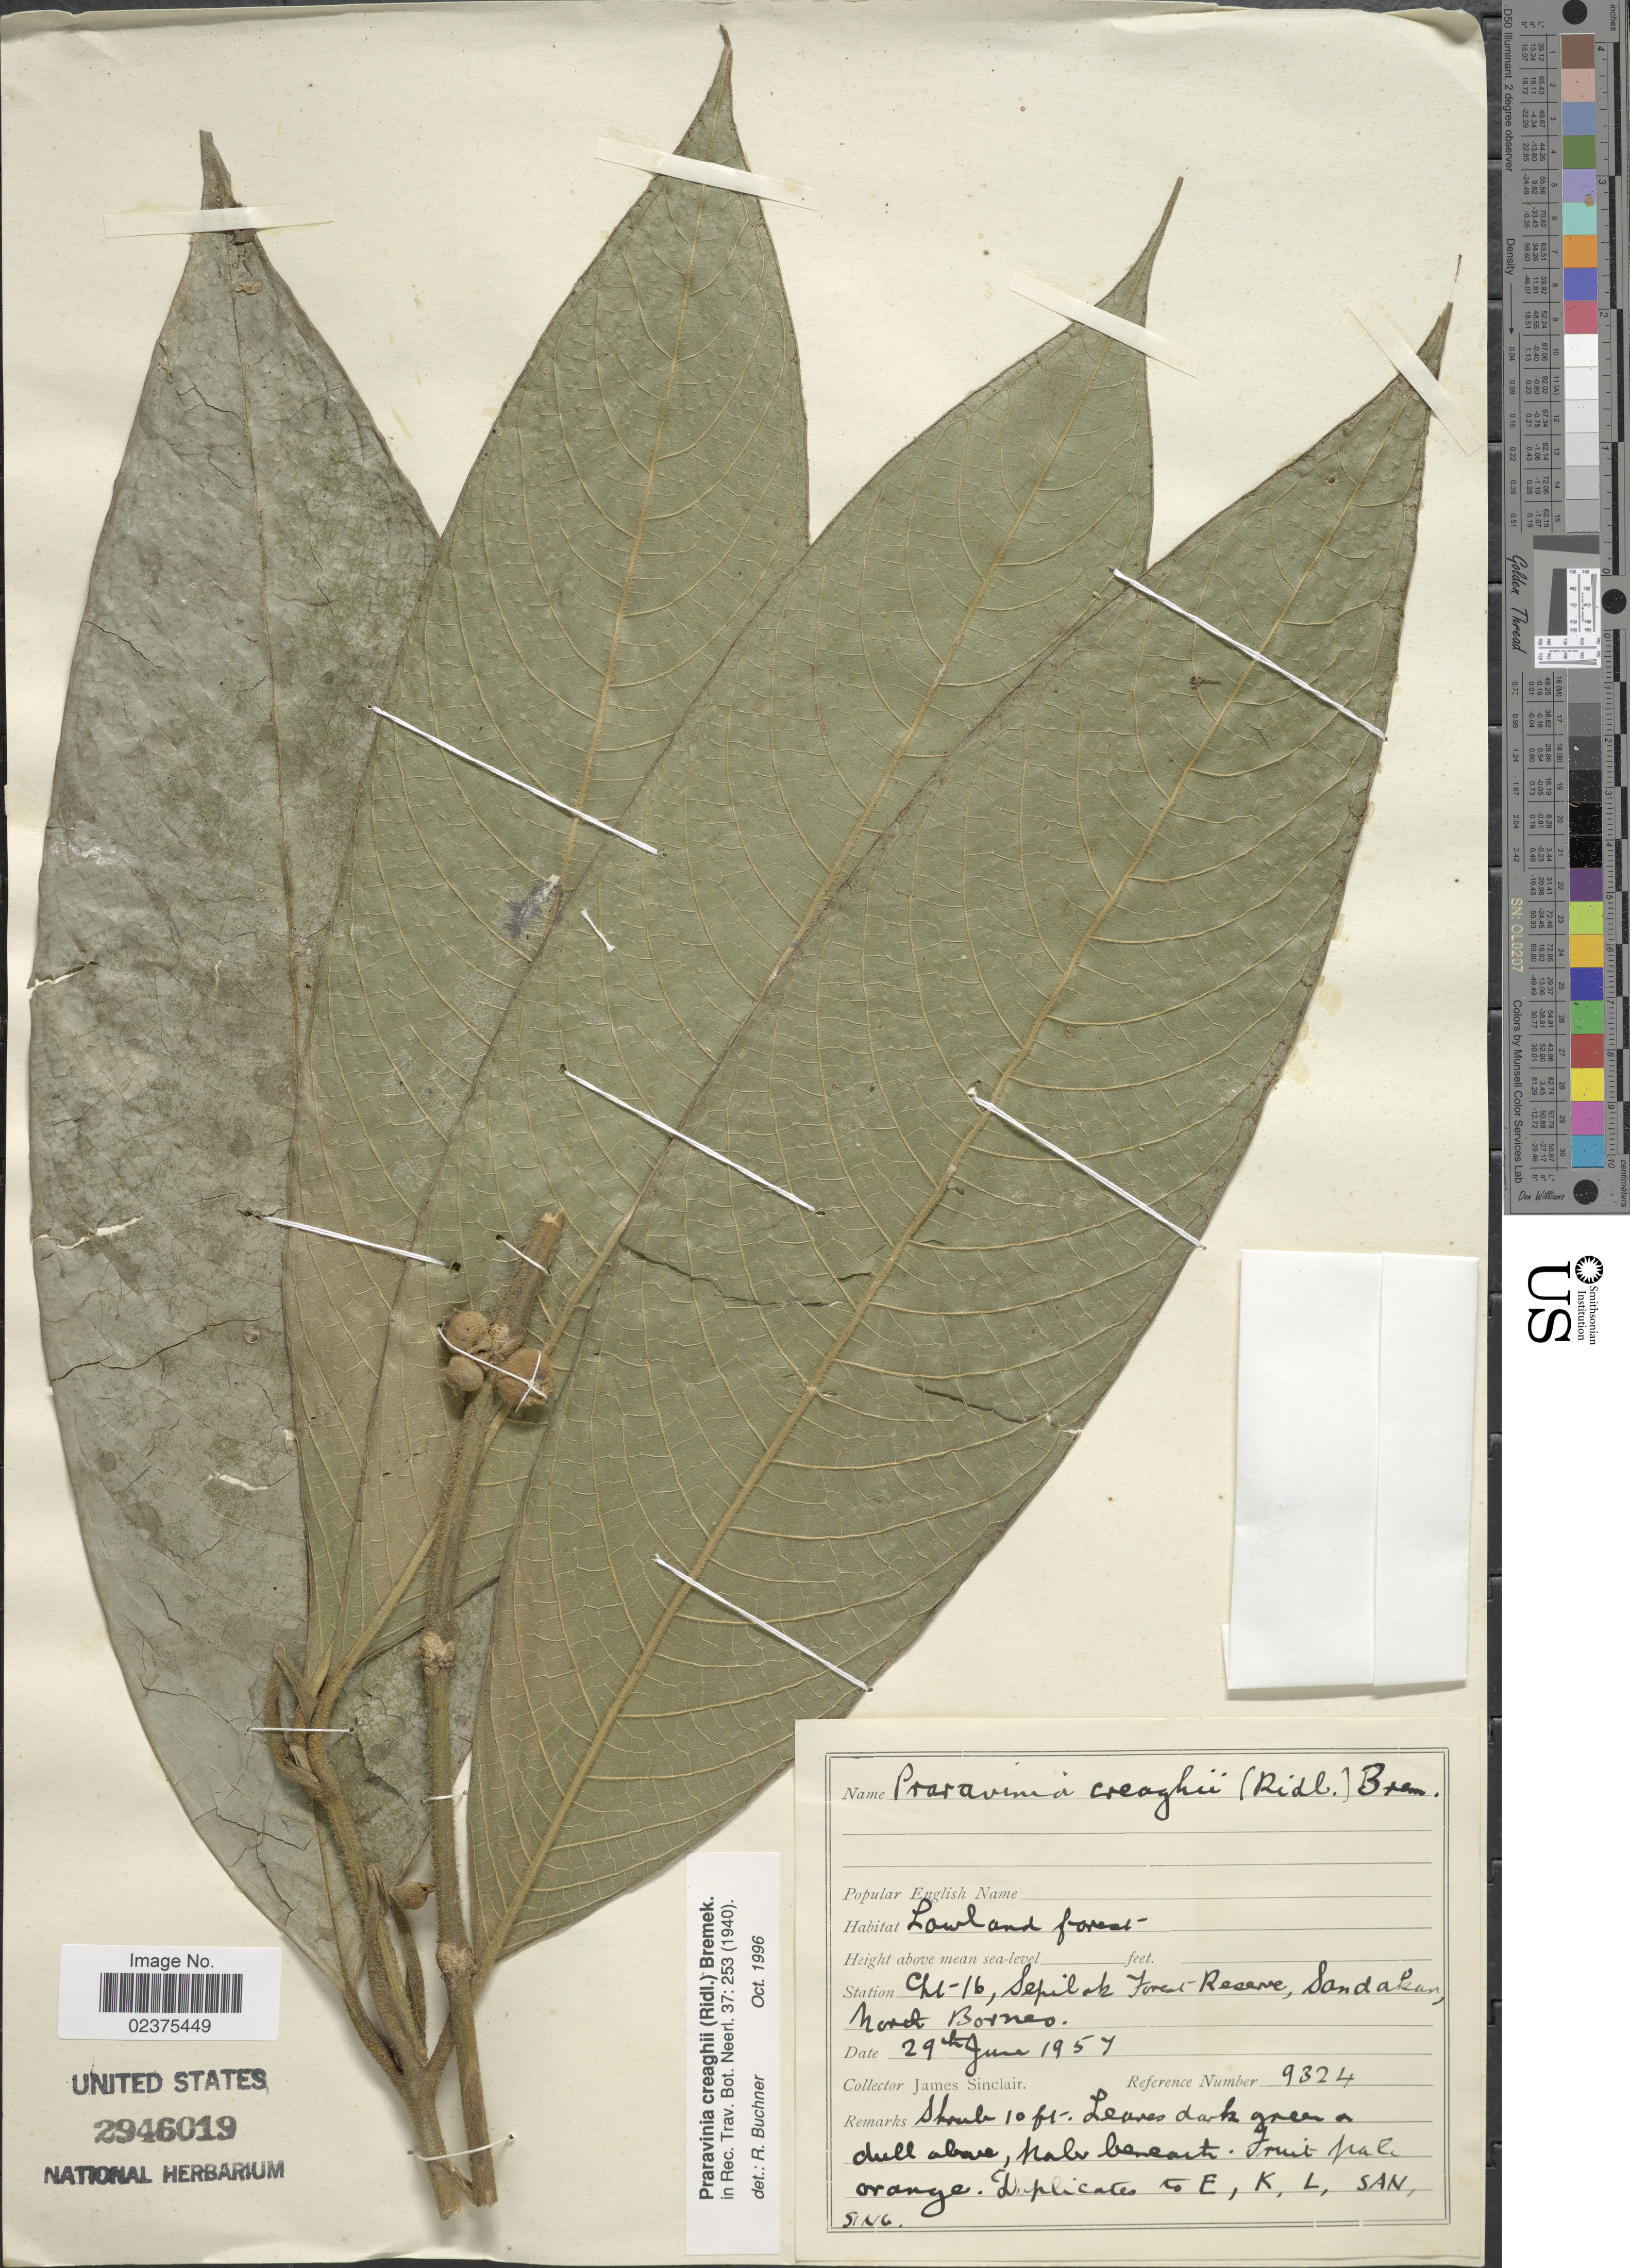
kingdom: Plantae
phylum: Tracheophyta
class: Magnoliopsida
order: Gentianales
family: Rubiaceae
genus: Praravinia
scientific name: Praravinia creaghii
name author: (Ridl.) Bremek.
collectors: J. Sinclair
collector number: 9324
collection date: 1957-06-29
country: Malaysia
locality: Cpe 16, Sepilok Forest Reserve, Sandakan, North Borneo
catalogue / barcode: US 2946019